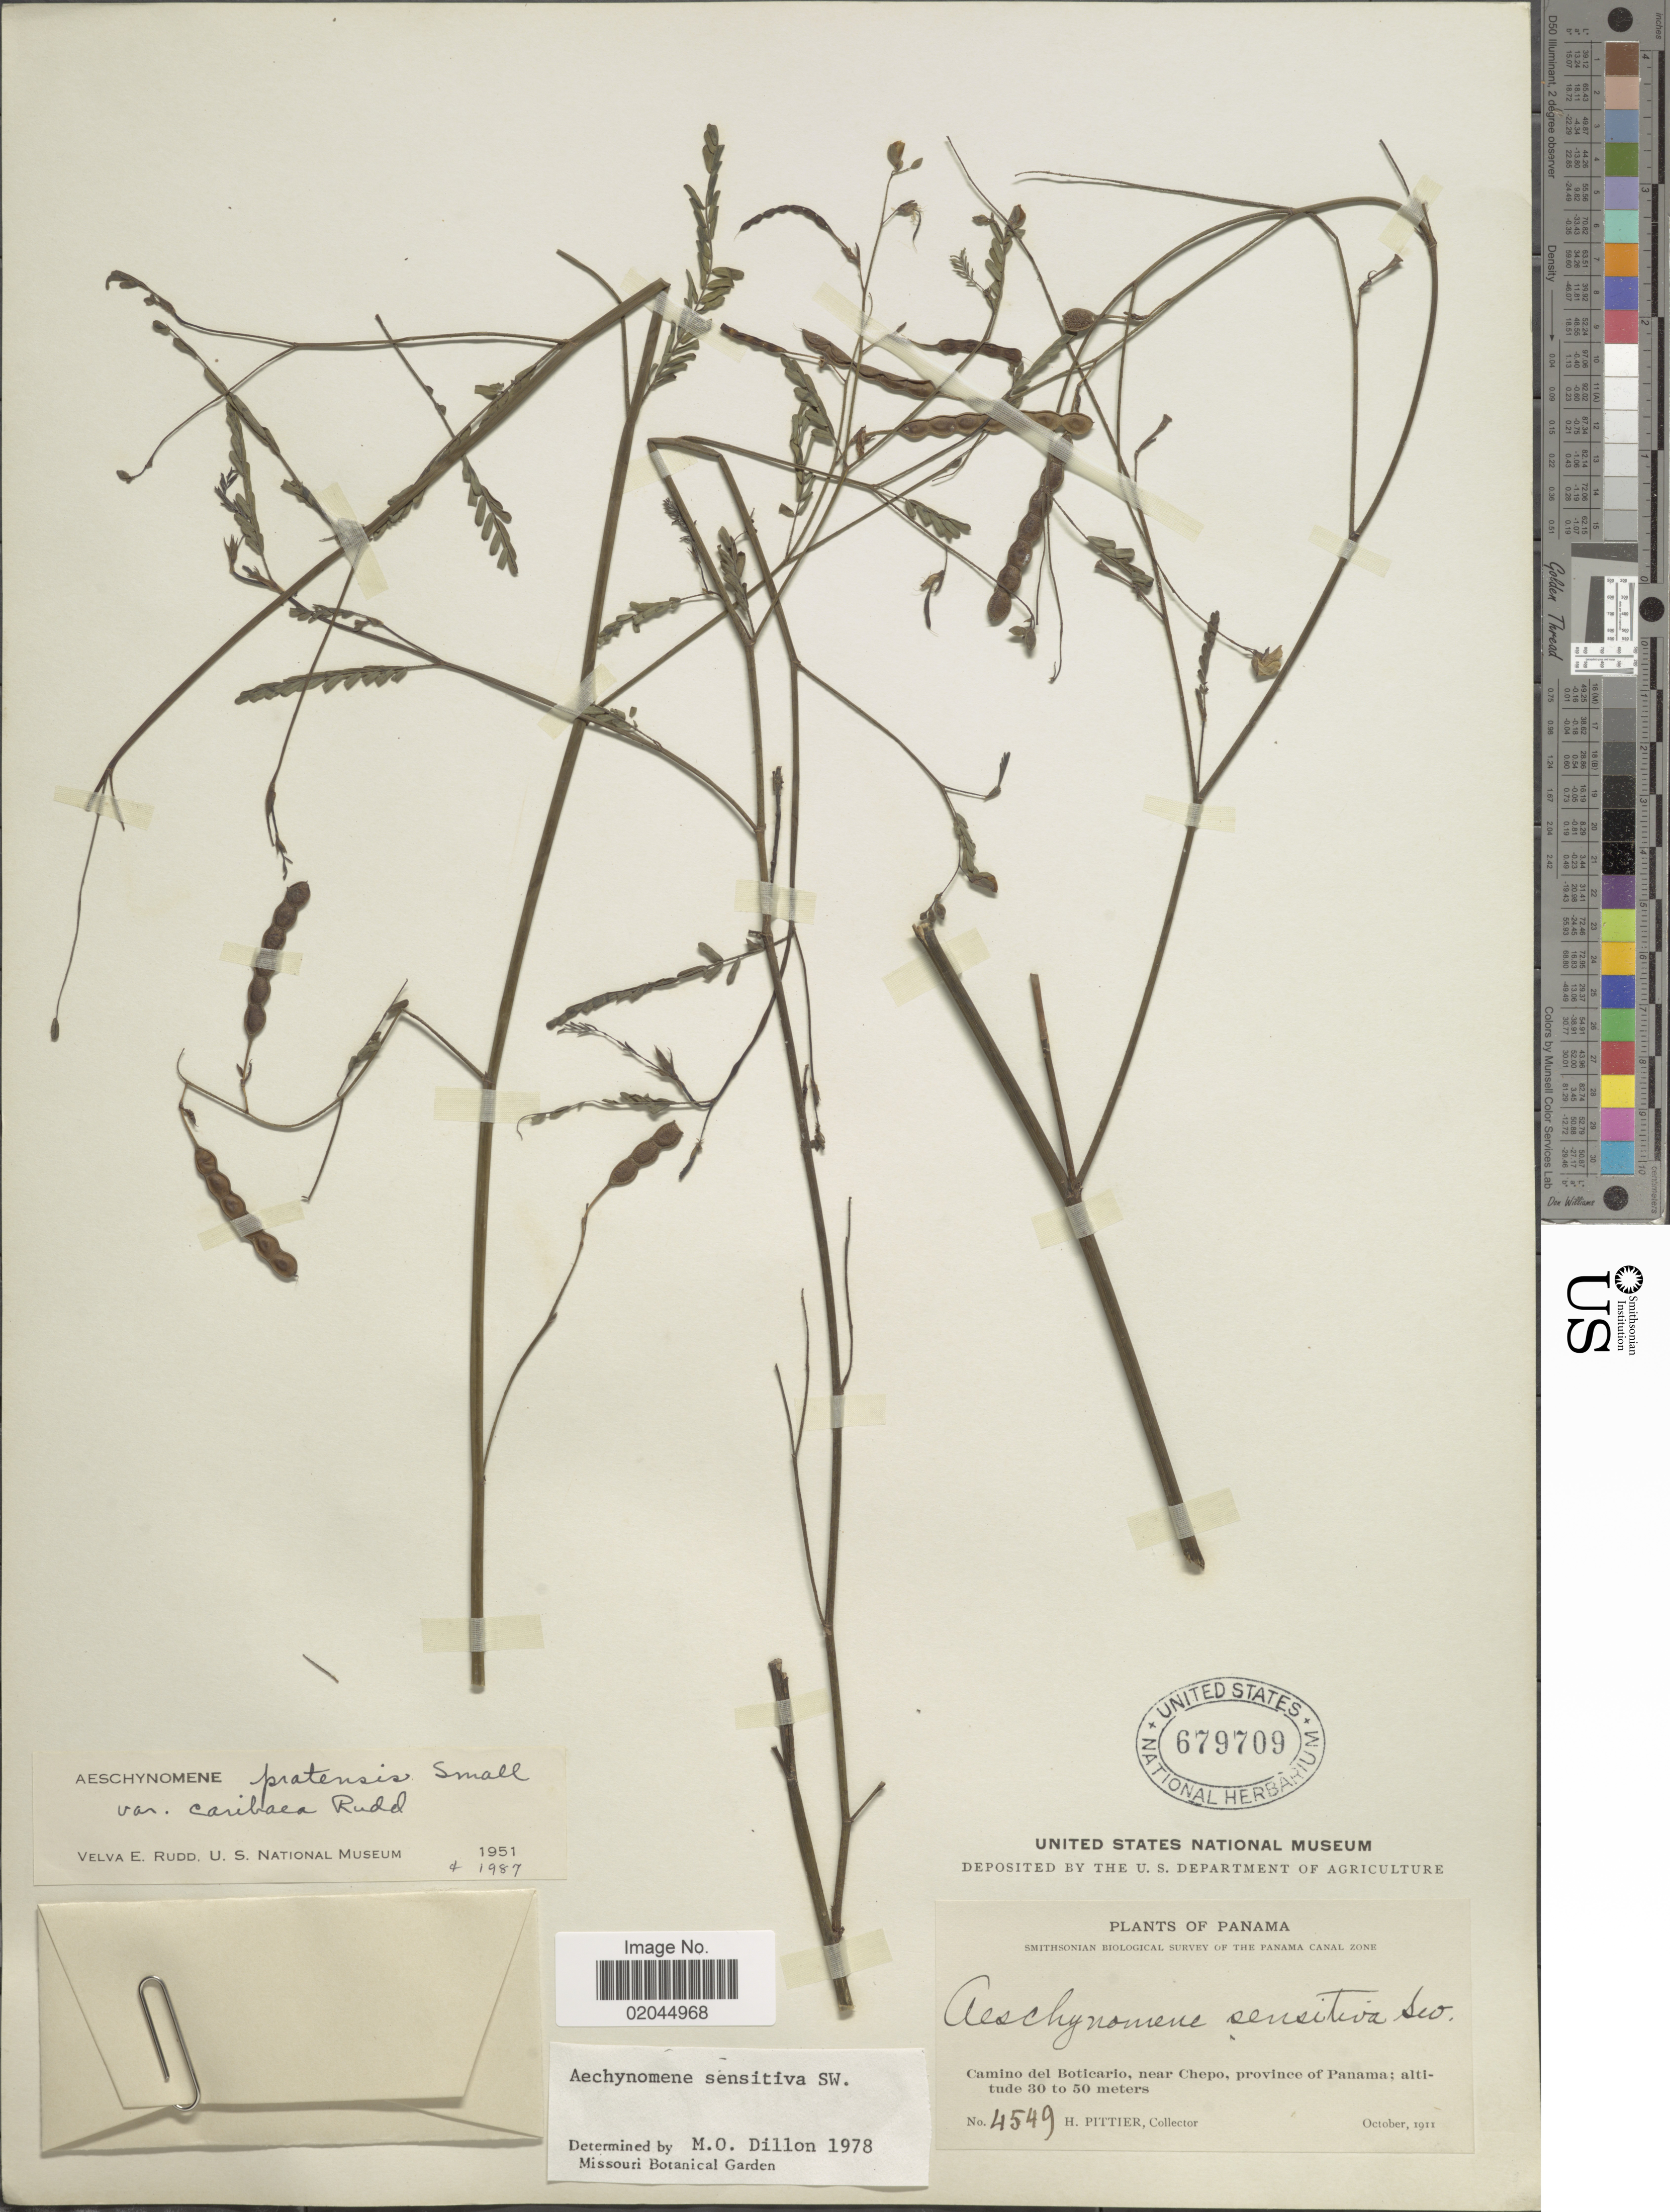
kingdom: Plantae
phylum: Tracheophyta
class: Magnoliopsida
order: Fabales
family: Fabaceae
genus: Aeschynomene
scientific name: Aeschynomene pratensis var. caribaea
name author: Rudd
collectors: H. F. Pittier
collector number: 4549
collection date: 1911-10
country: Panama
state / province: Panamá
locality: Camino del Boticario, near Chepo, province of Panama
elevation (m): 30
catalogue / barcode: US 679709